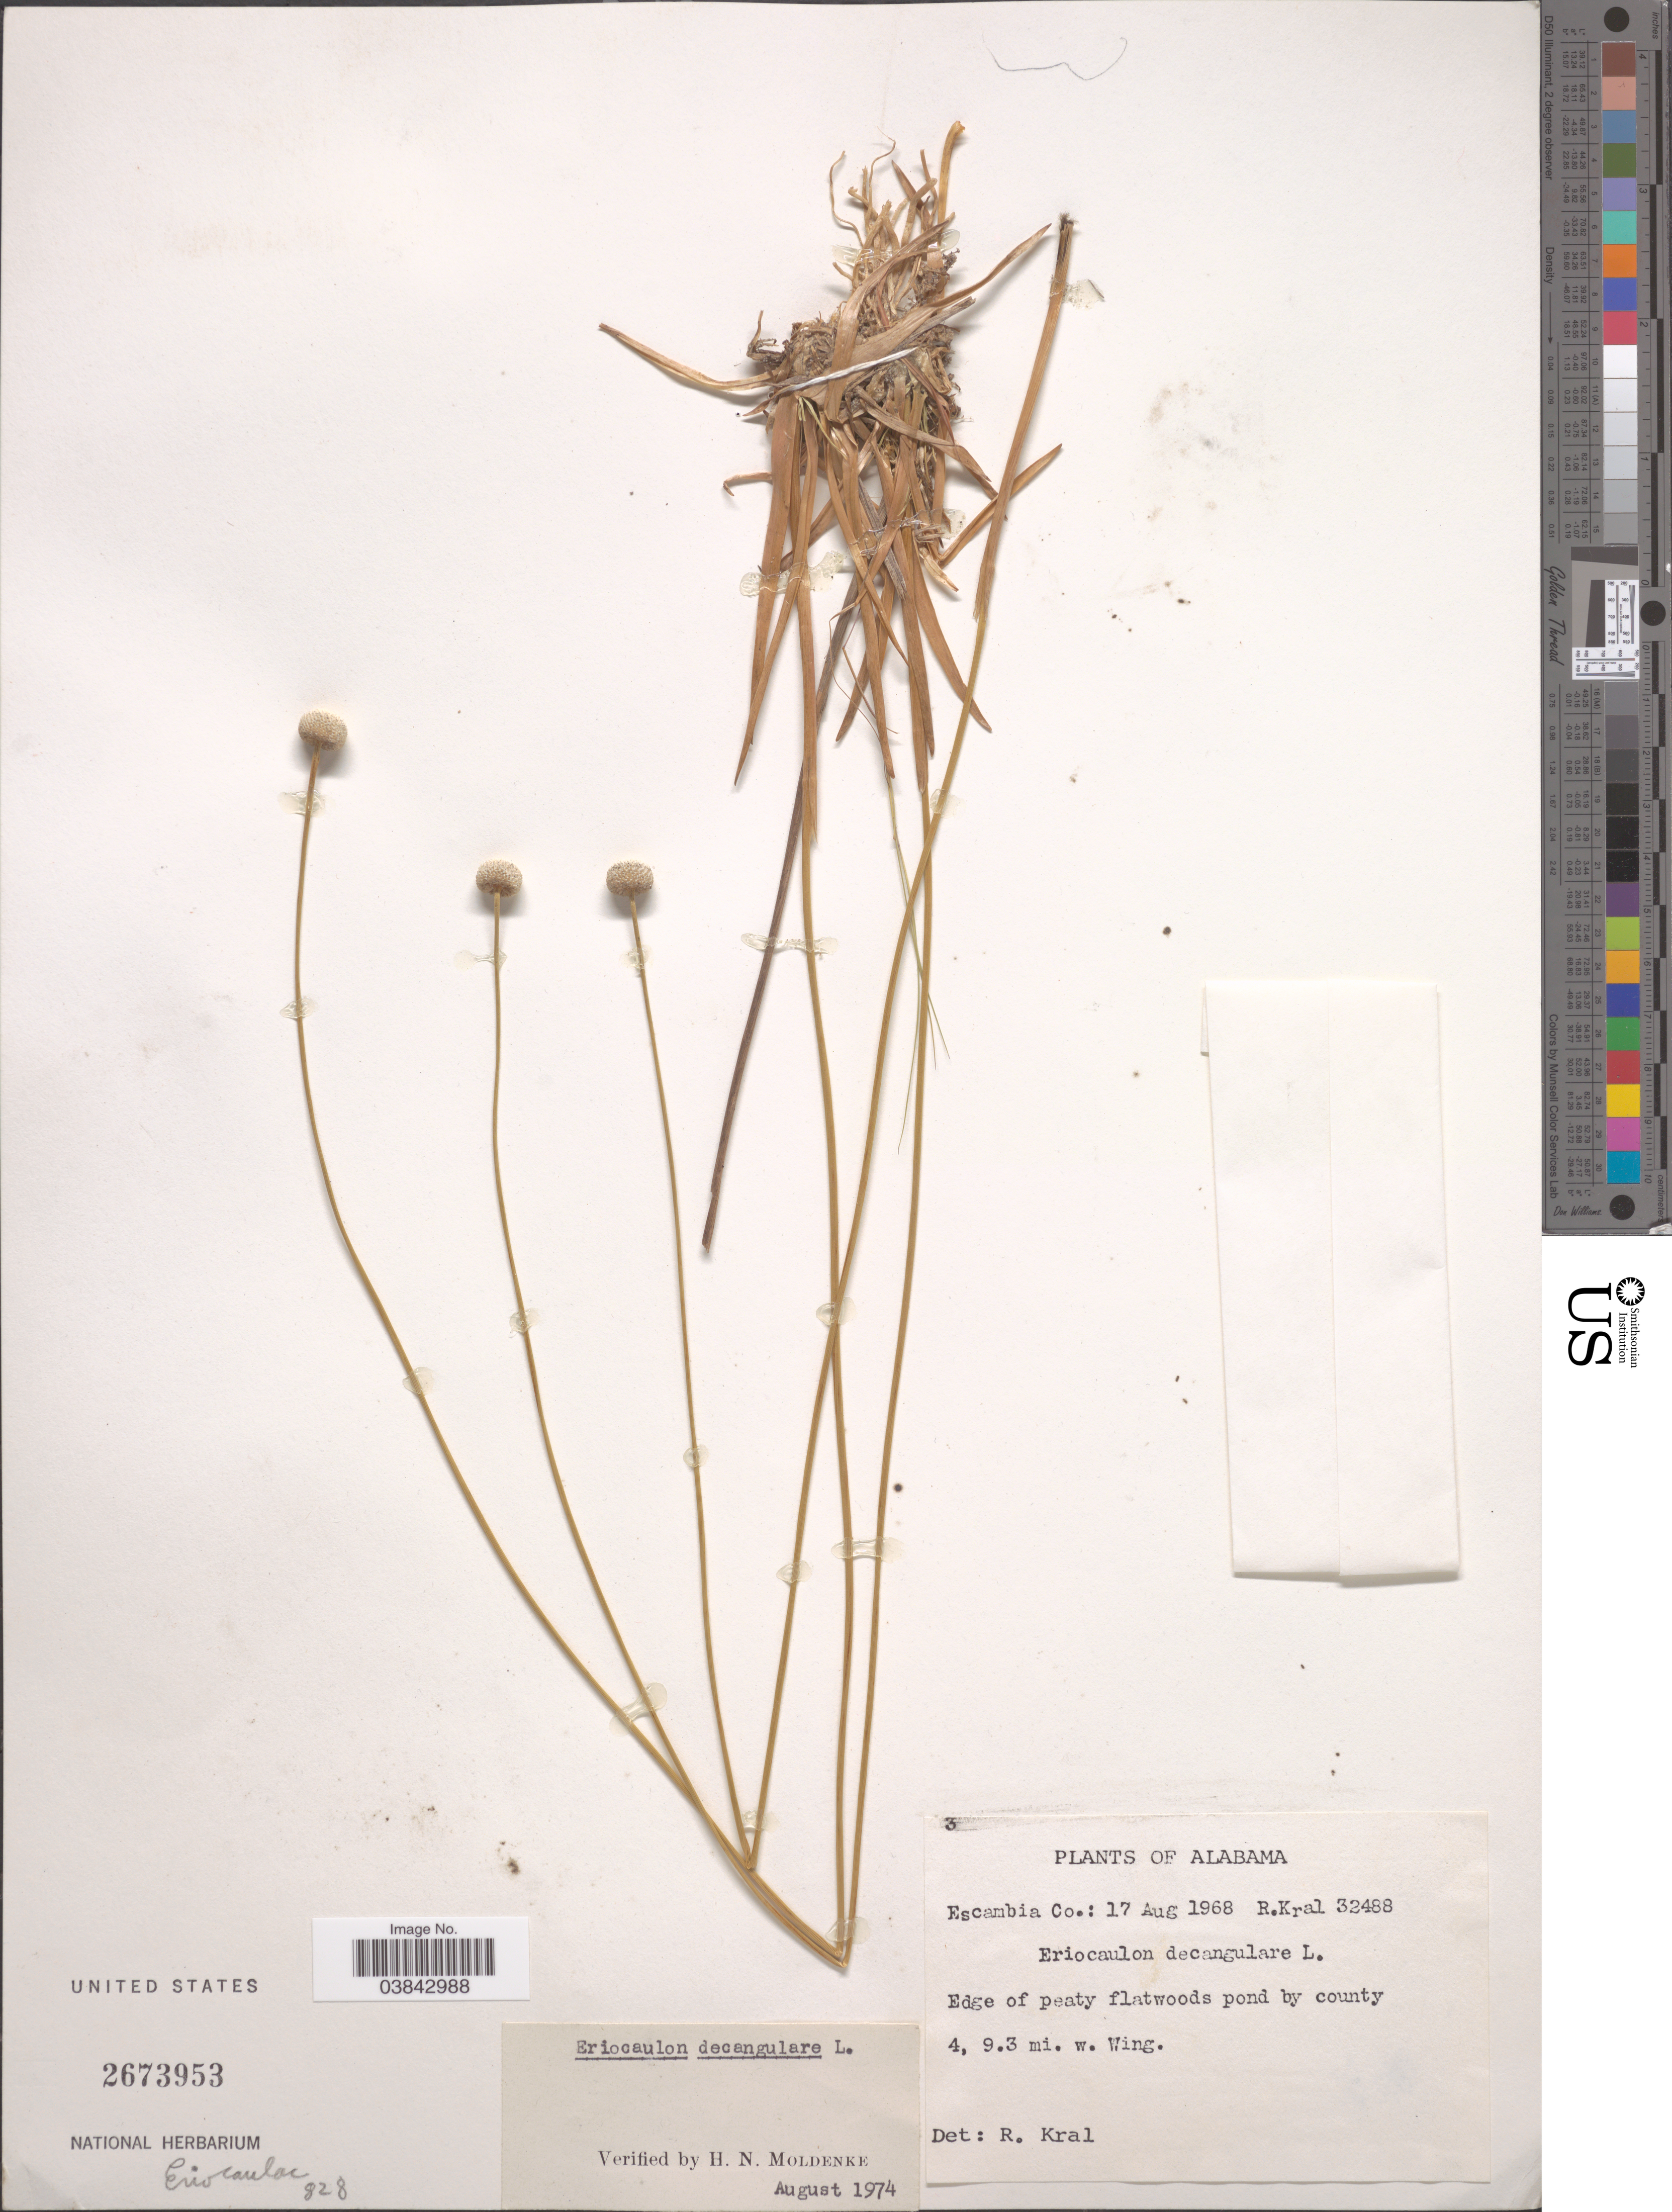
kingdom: Plantae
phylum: Tracheophyta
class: Liliopsida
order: Poales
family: Eriocaulaceae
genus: Eriocaulon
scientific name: Eriocaulon decangulare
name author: L.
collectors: R. Kral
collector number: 32488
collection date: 1968-08-17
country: United States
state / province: Alabama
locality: Escambia Co. Edge of peaty flatwoods pond by county 4, 9.3 mi. w. Wing.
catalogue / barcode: US 2673953